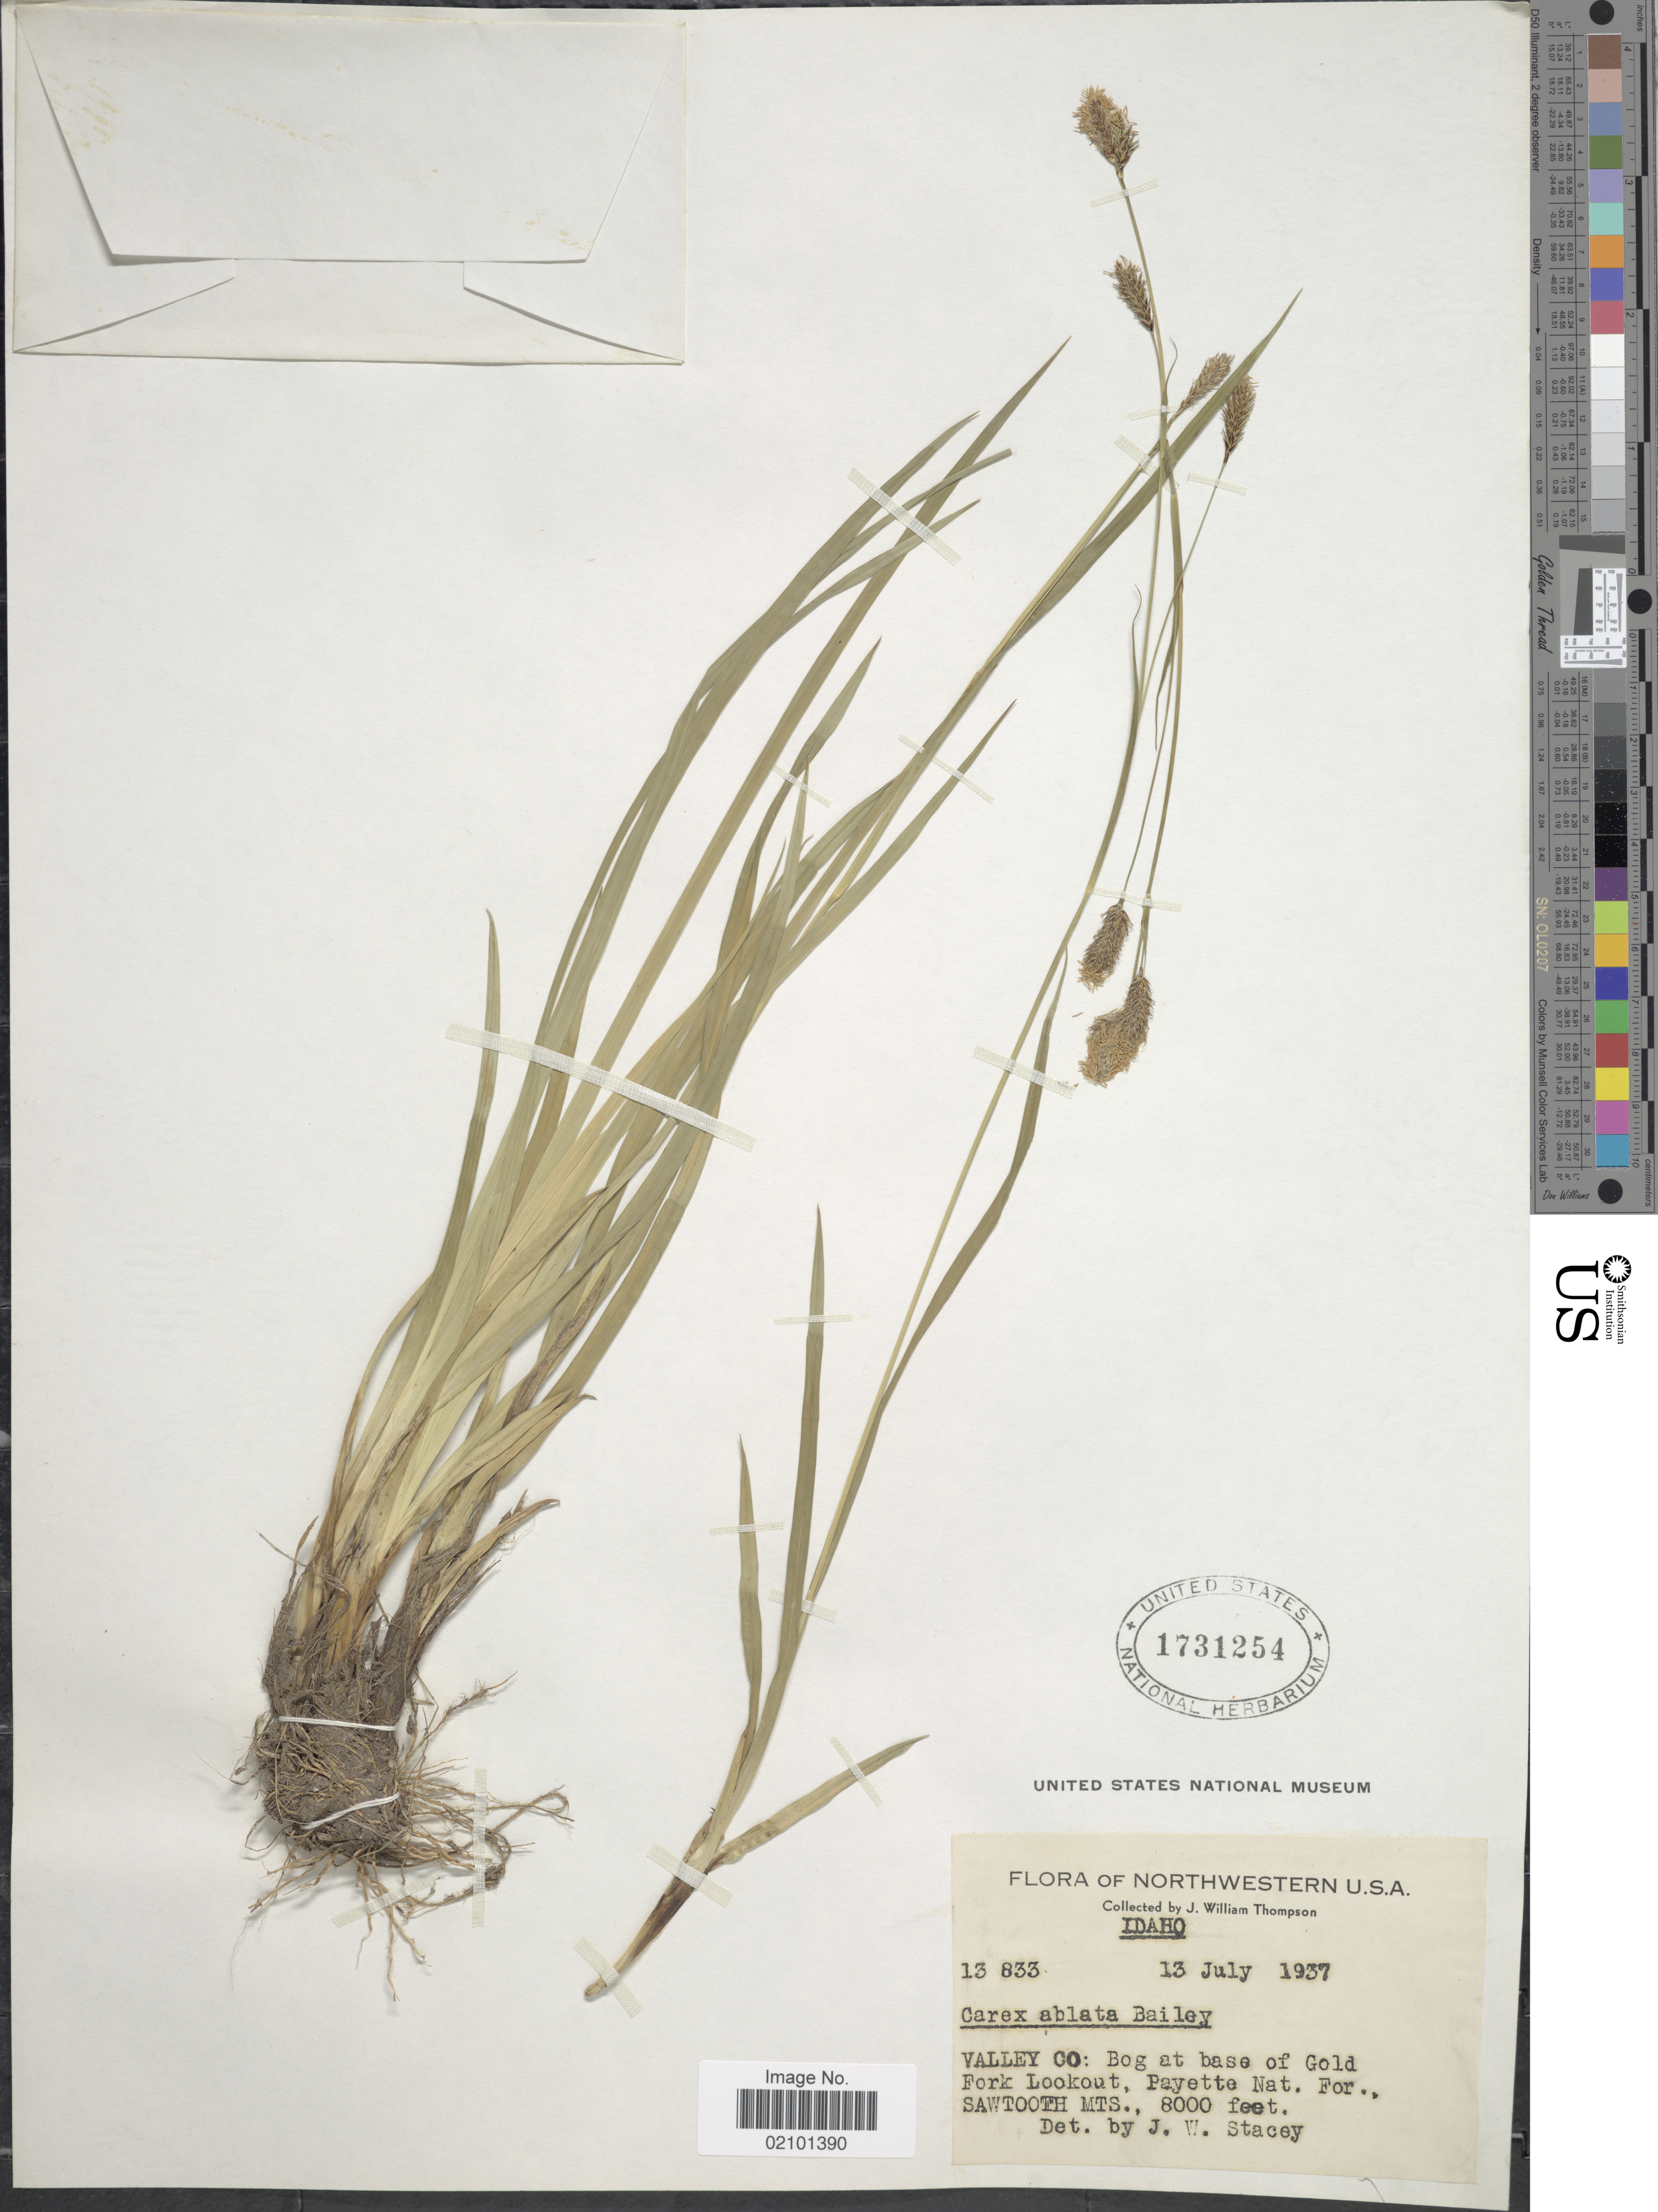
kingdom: Plantae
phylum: Tracheophyta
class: Liliopsida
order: Poales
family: Cyperaceae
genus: Carex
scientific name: Carex ablata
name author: L.H. Bailey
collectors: J. W. Thompson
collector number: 13833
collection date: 1937-07-13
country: United States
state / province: Idaho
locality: Valley Co: Bog at base of Gold Fork Lookout, Payette Nat. For., Sawtooth Mts.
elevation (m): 2438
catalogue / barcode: US 1731254